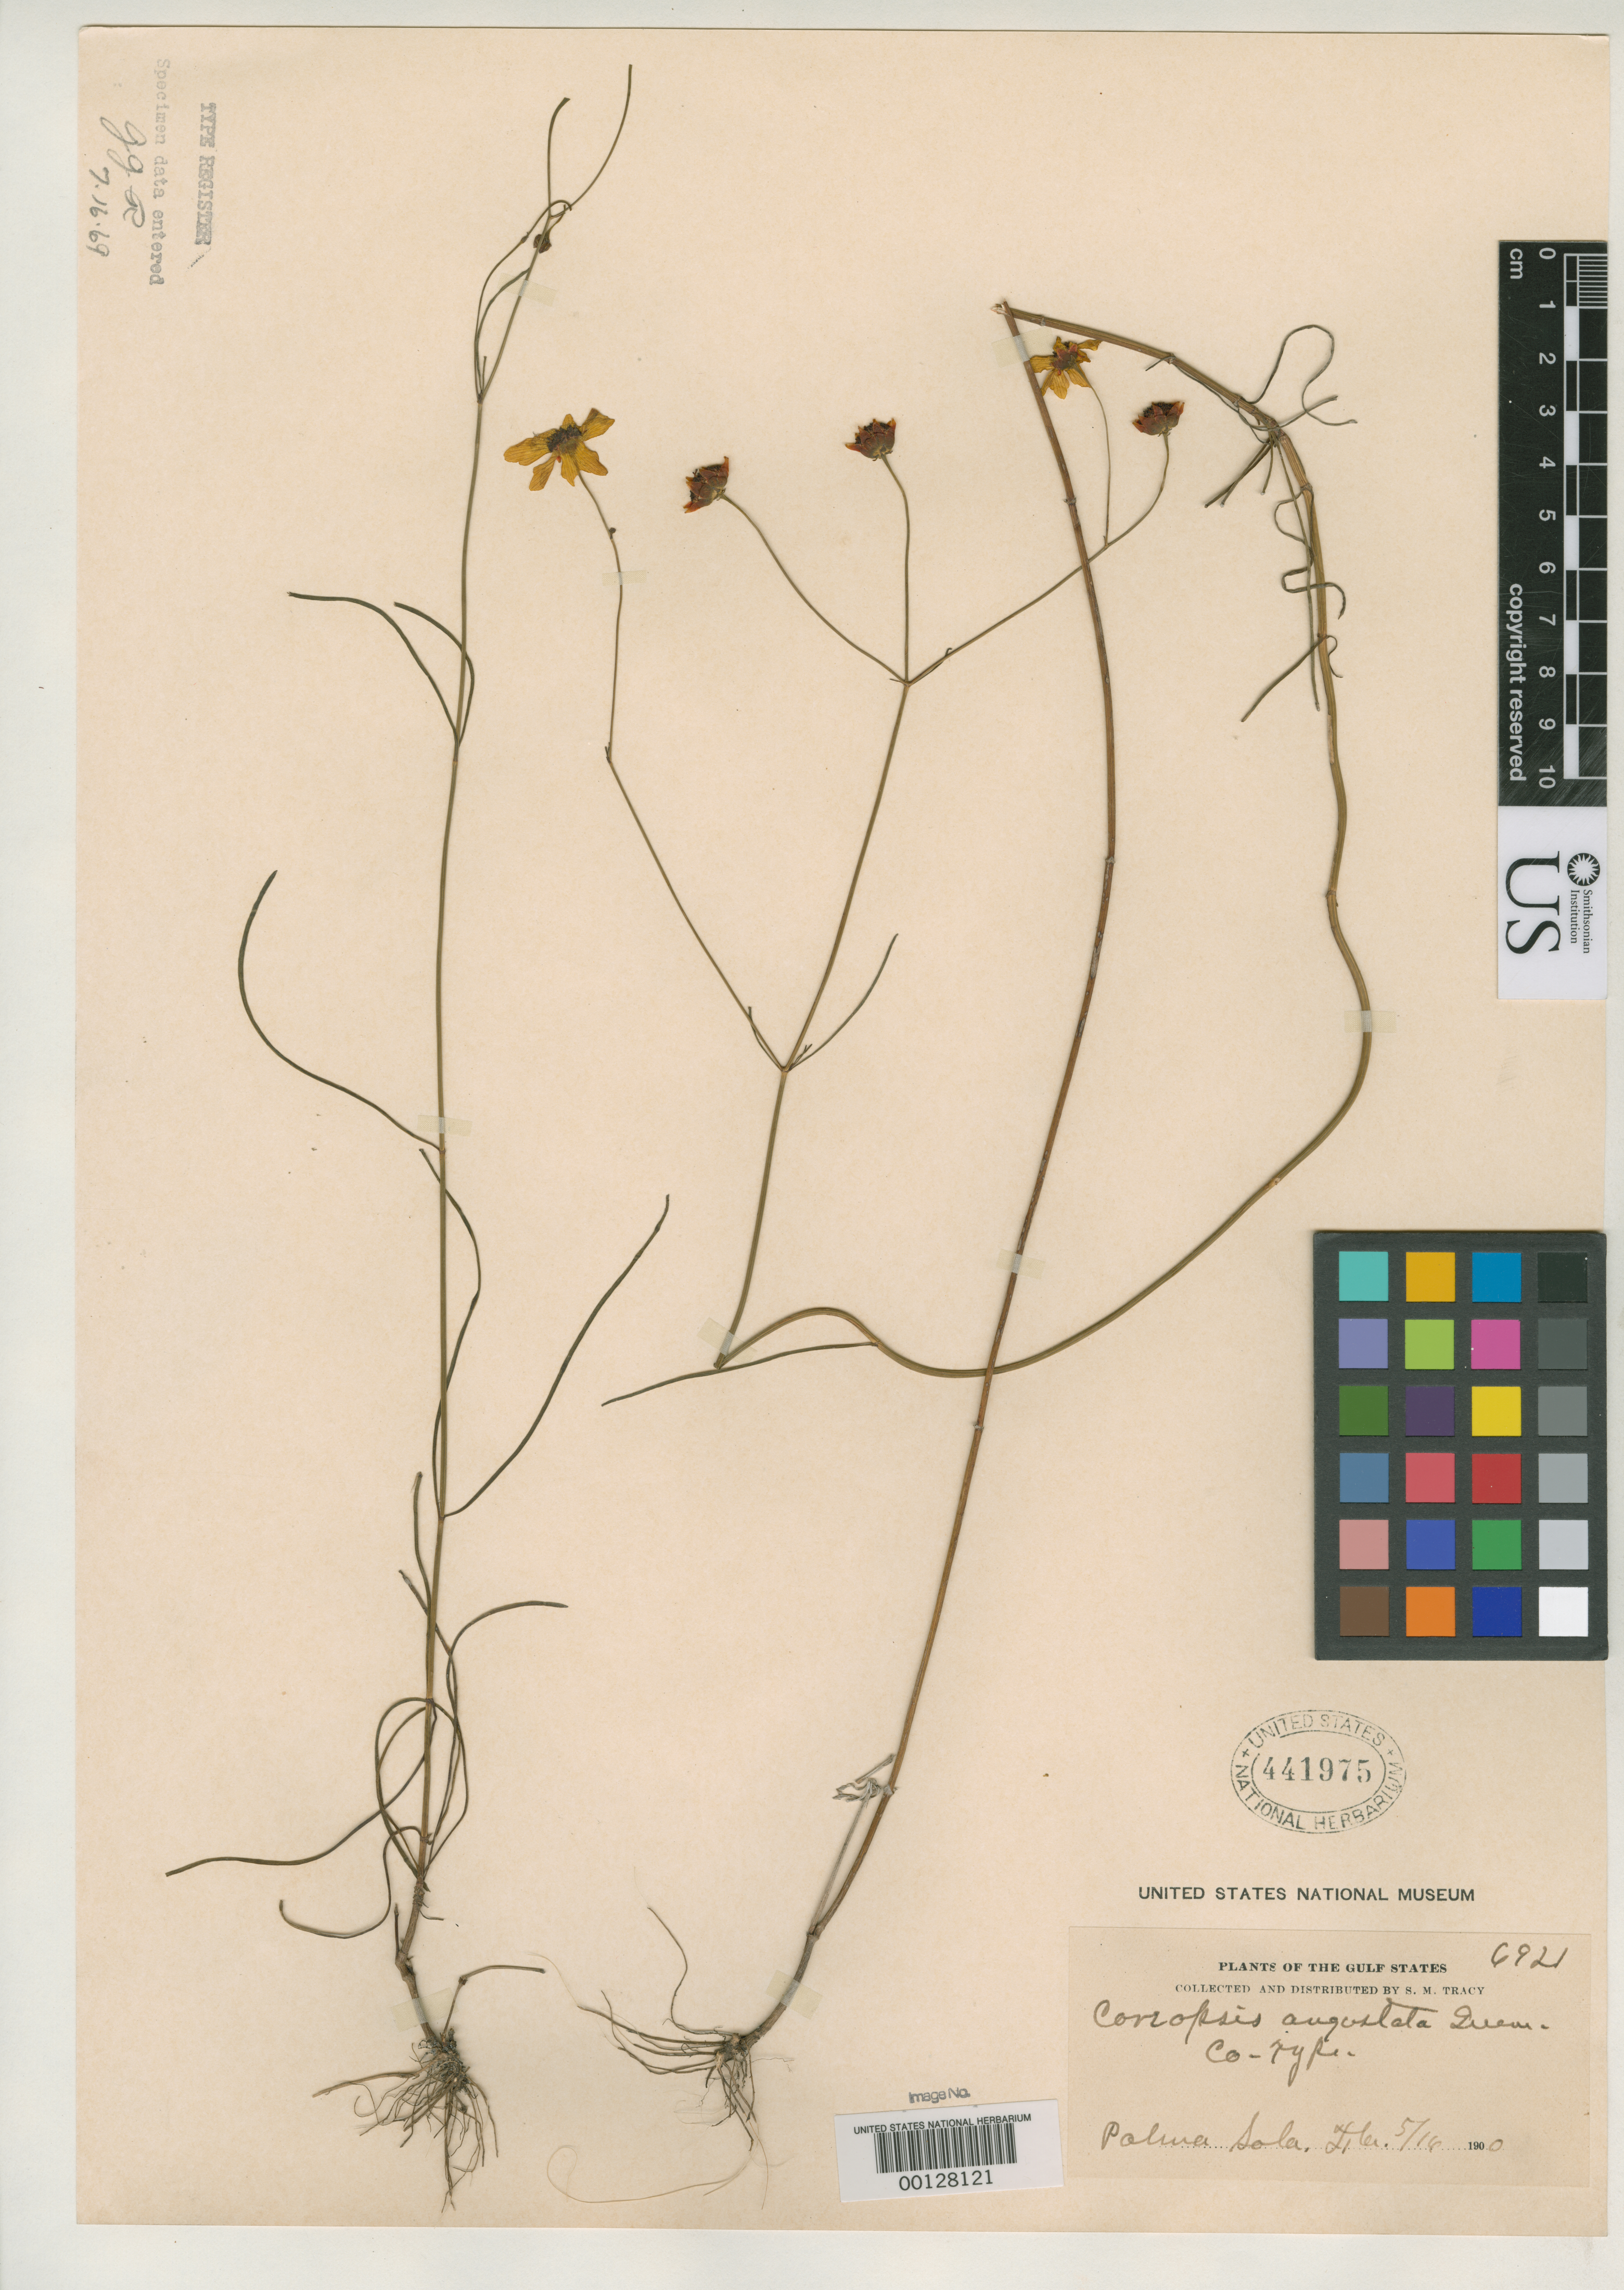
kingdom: Plantae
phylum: Tracheophyta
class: Magnoliopsida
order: Asterales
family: Asteraceae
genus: Coreopsis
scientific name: Coreopsis angustata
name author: Greene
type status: Isotype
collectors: S. M. Tracy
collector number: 6921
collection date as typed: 16 May 1900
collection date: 1900-05-16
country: United States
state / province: Florida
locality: Palma Sola.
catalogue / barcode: US 441975